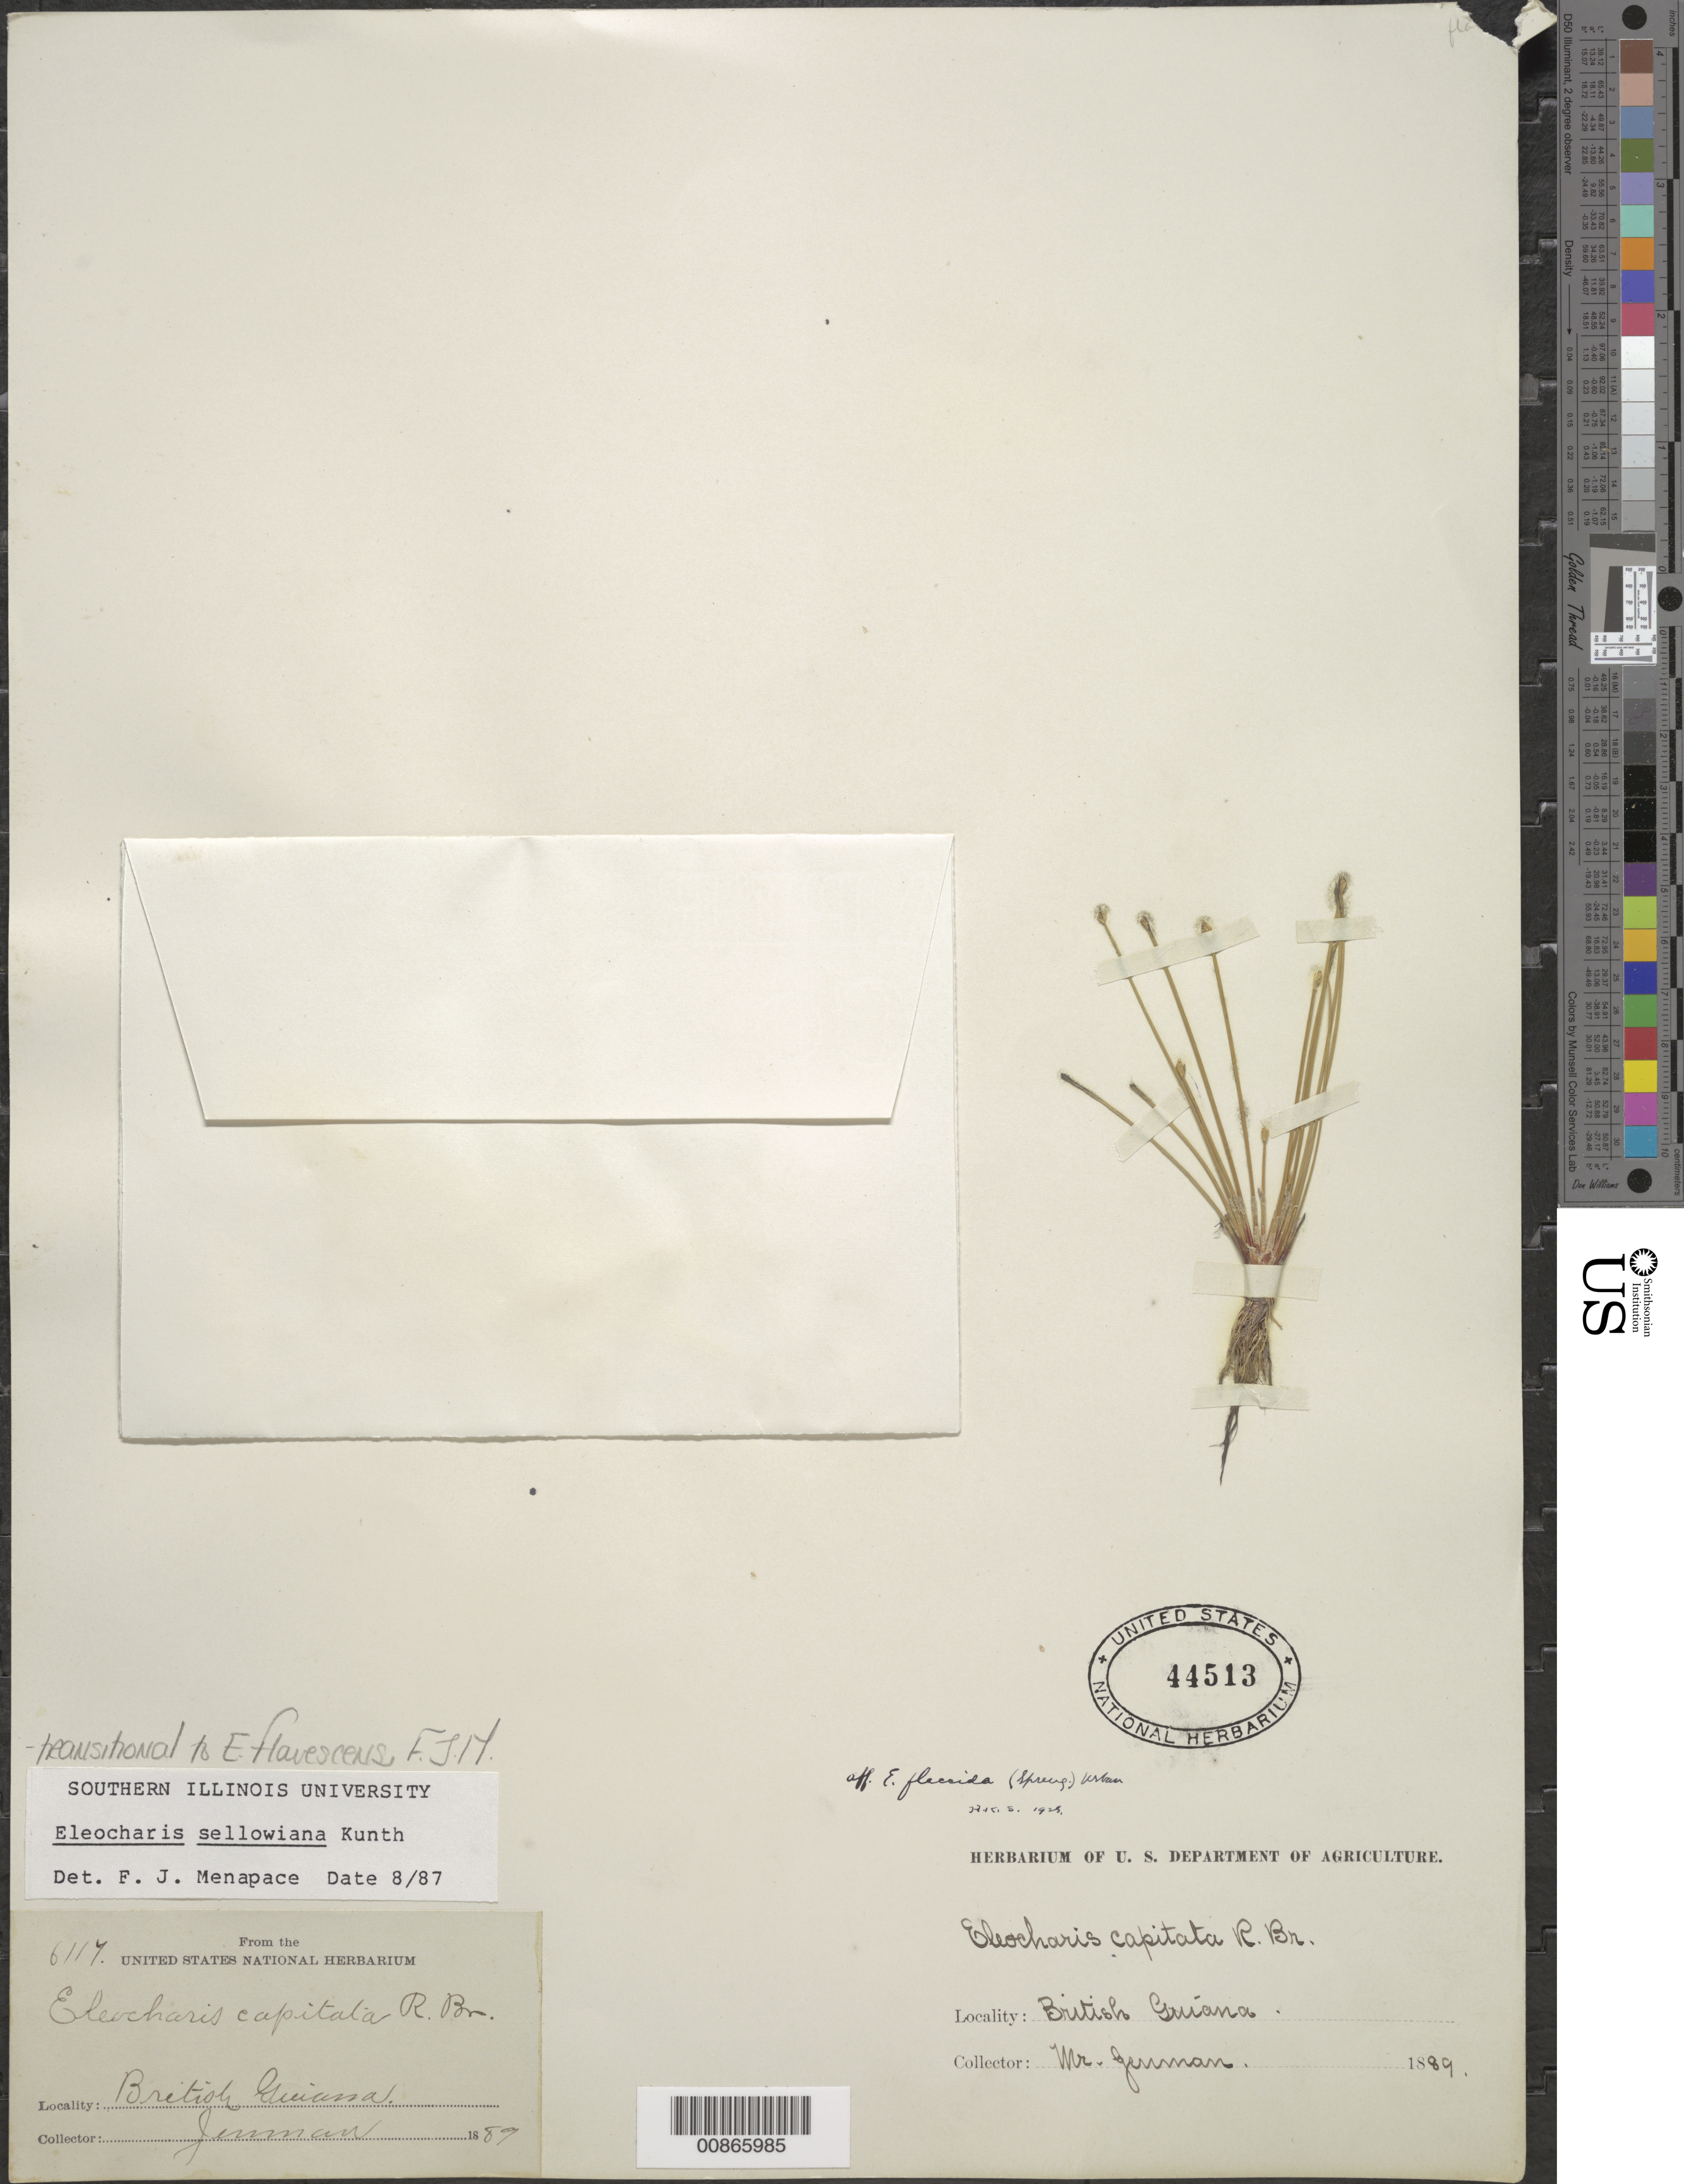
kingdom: Plantae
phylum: Tracheophyta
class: Liliopsida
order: Poales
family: Cyperaceae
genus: Eleocharis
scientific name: Eleocharis sellowiana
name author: Kunth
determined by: Menapace, F. J.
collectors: G. S. Jenman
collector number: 6117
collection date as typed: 1889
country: Guyana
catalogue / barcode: US 44513